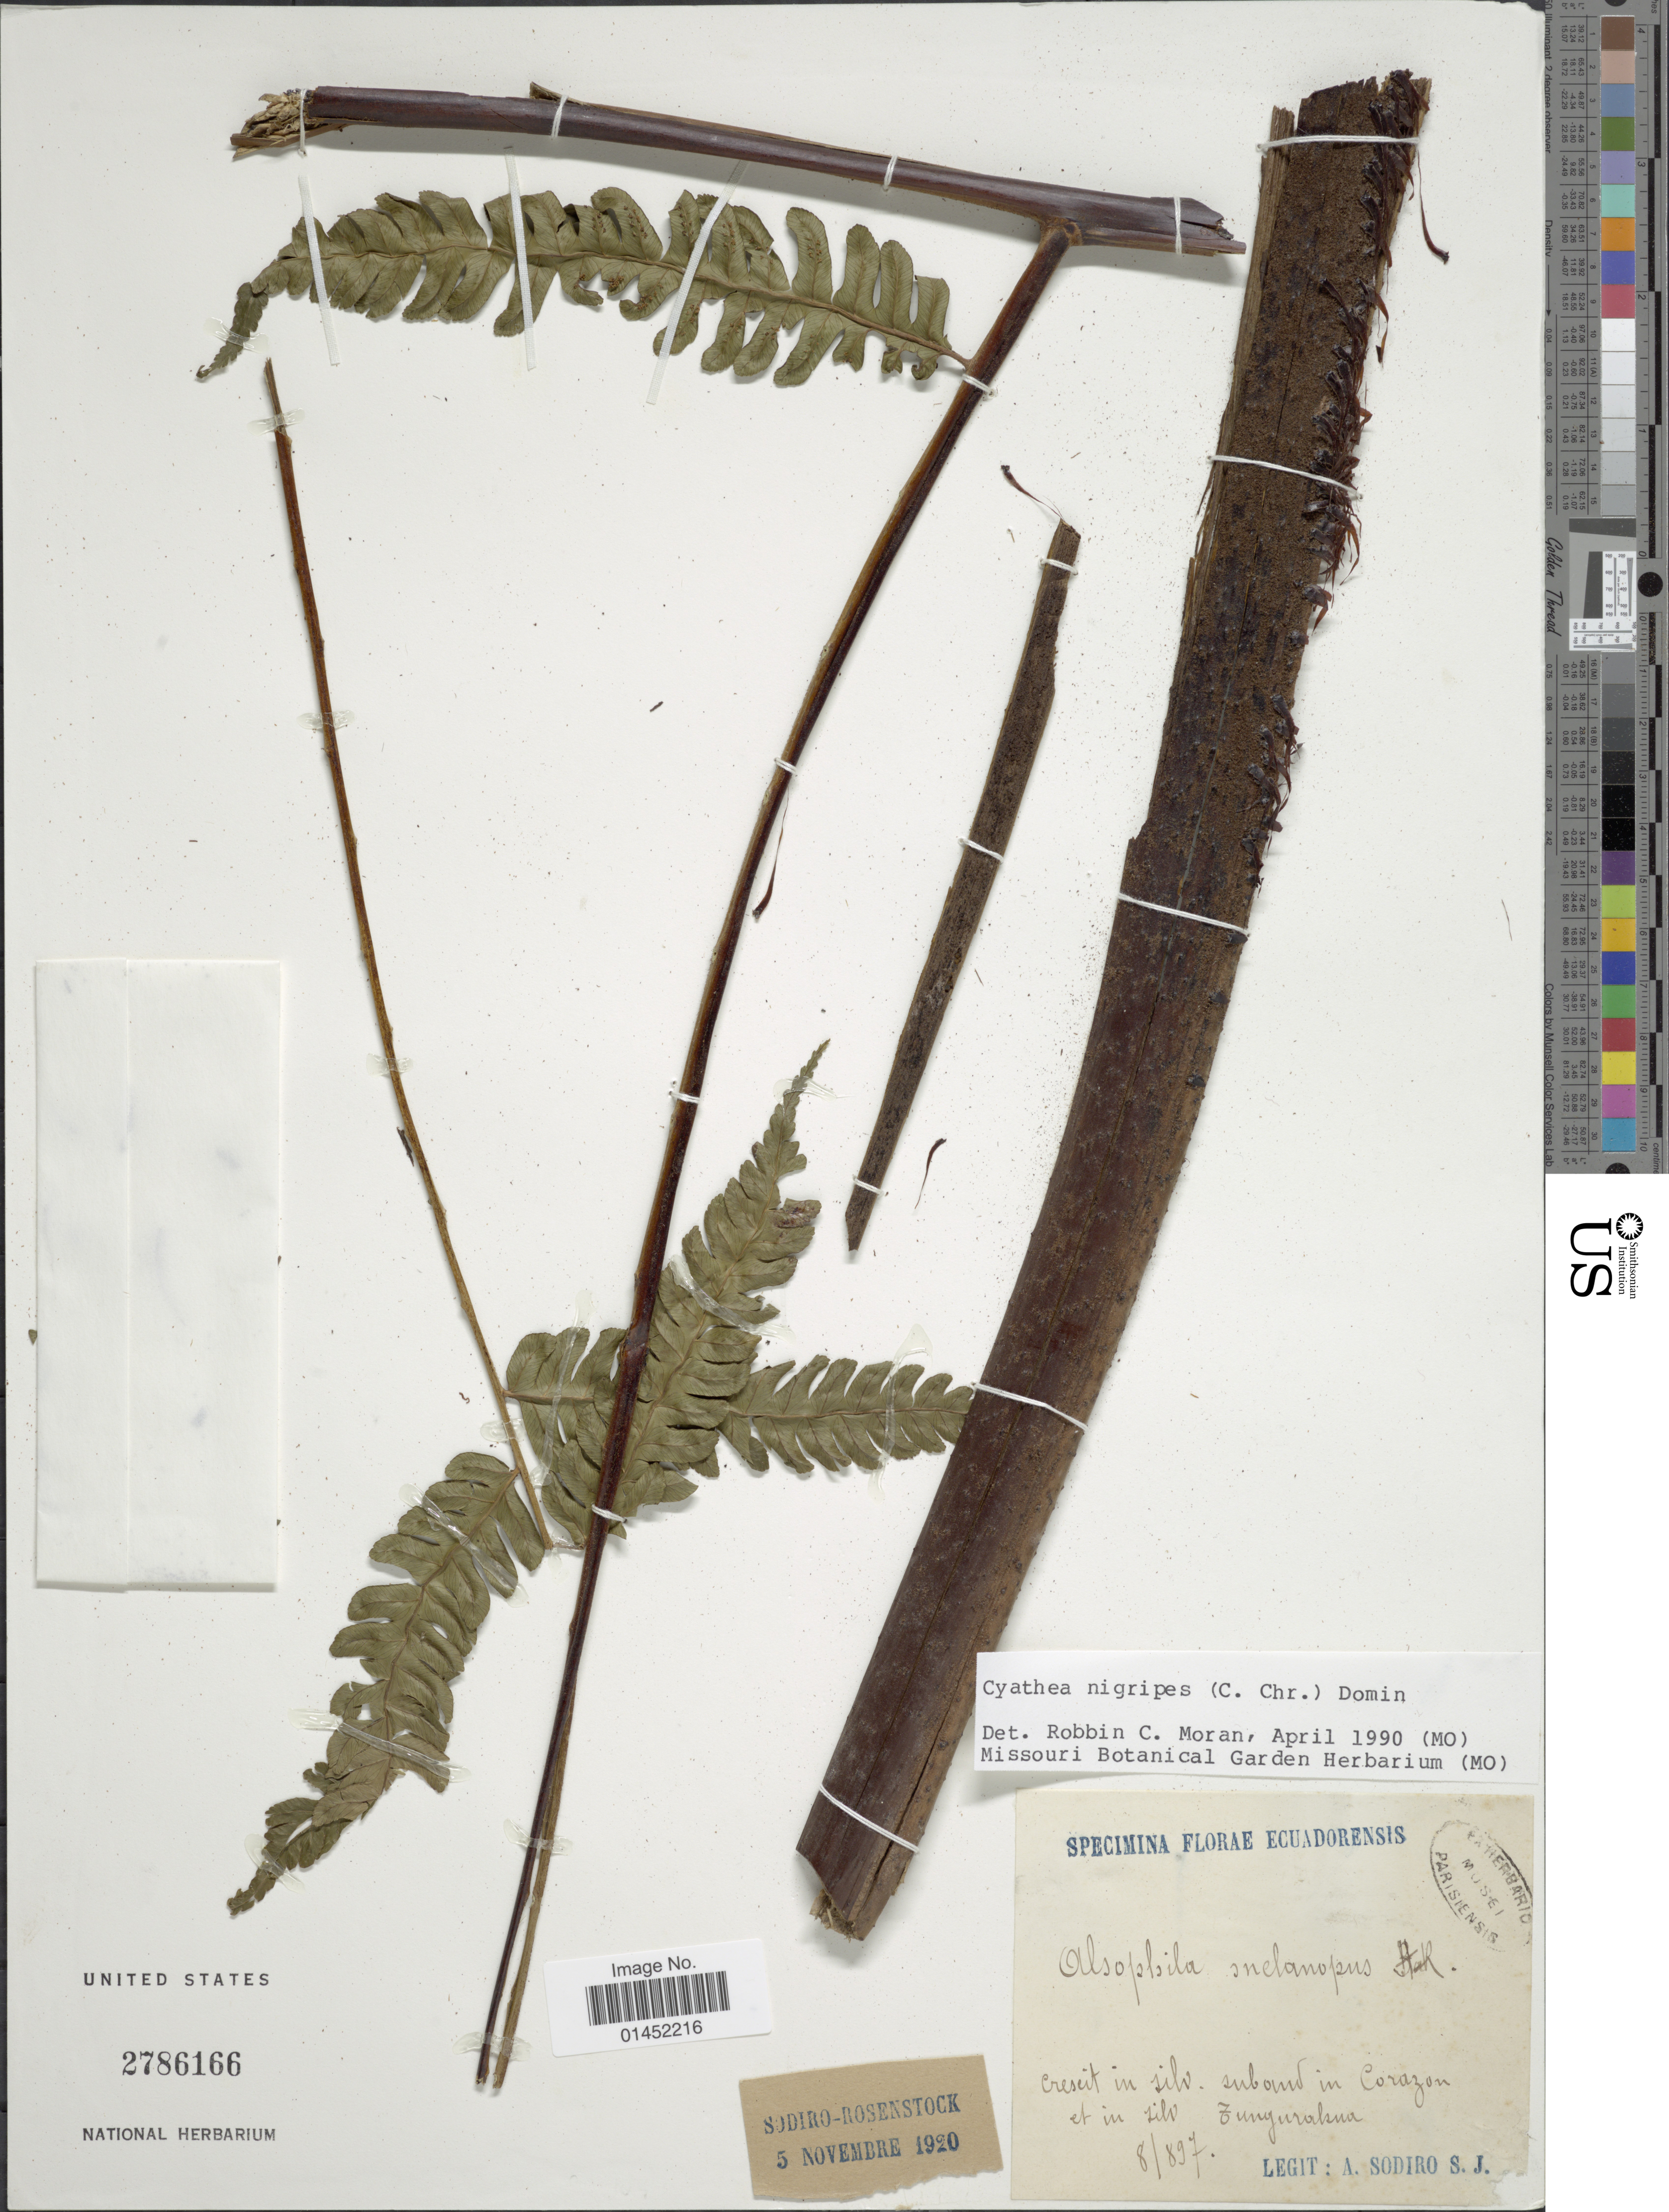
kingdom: Plantae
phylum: Tracheophyta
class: Polypodiopsida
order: Cyatheales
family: Cyatheaceae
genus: Cyathea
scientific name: Cyathea nigripes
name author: (C. Chr.) Domin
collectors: A. Sodiro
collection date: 1897-08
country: Ecuador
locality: Crescit in silv suband in Corazon et in silv Tungurahua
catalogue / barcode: US 2786166